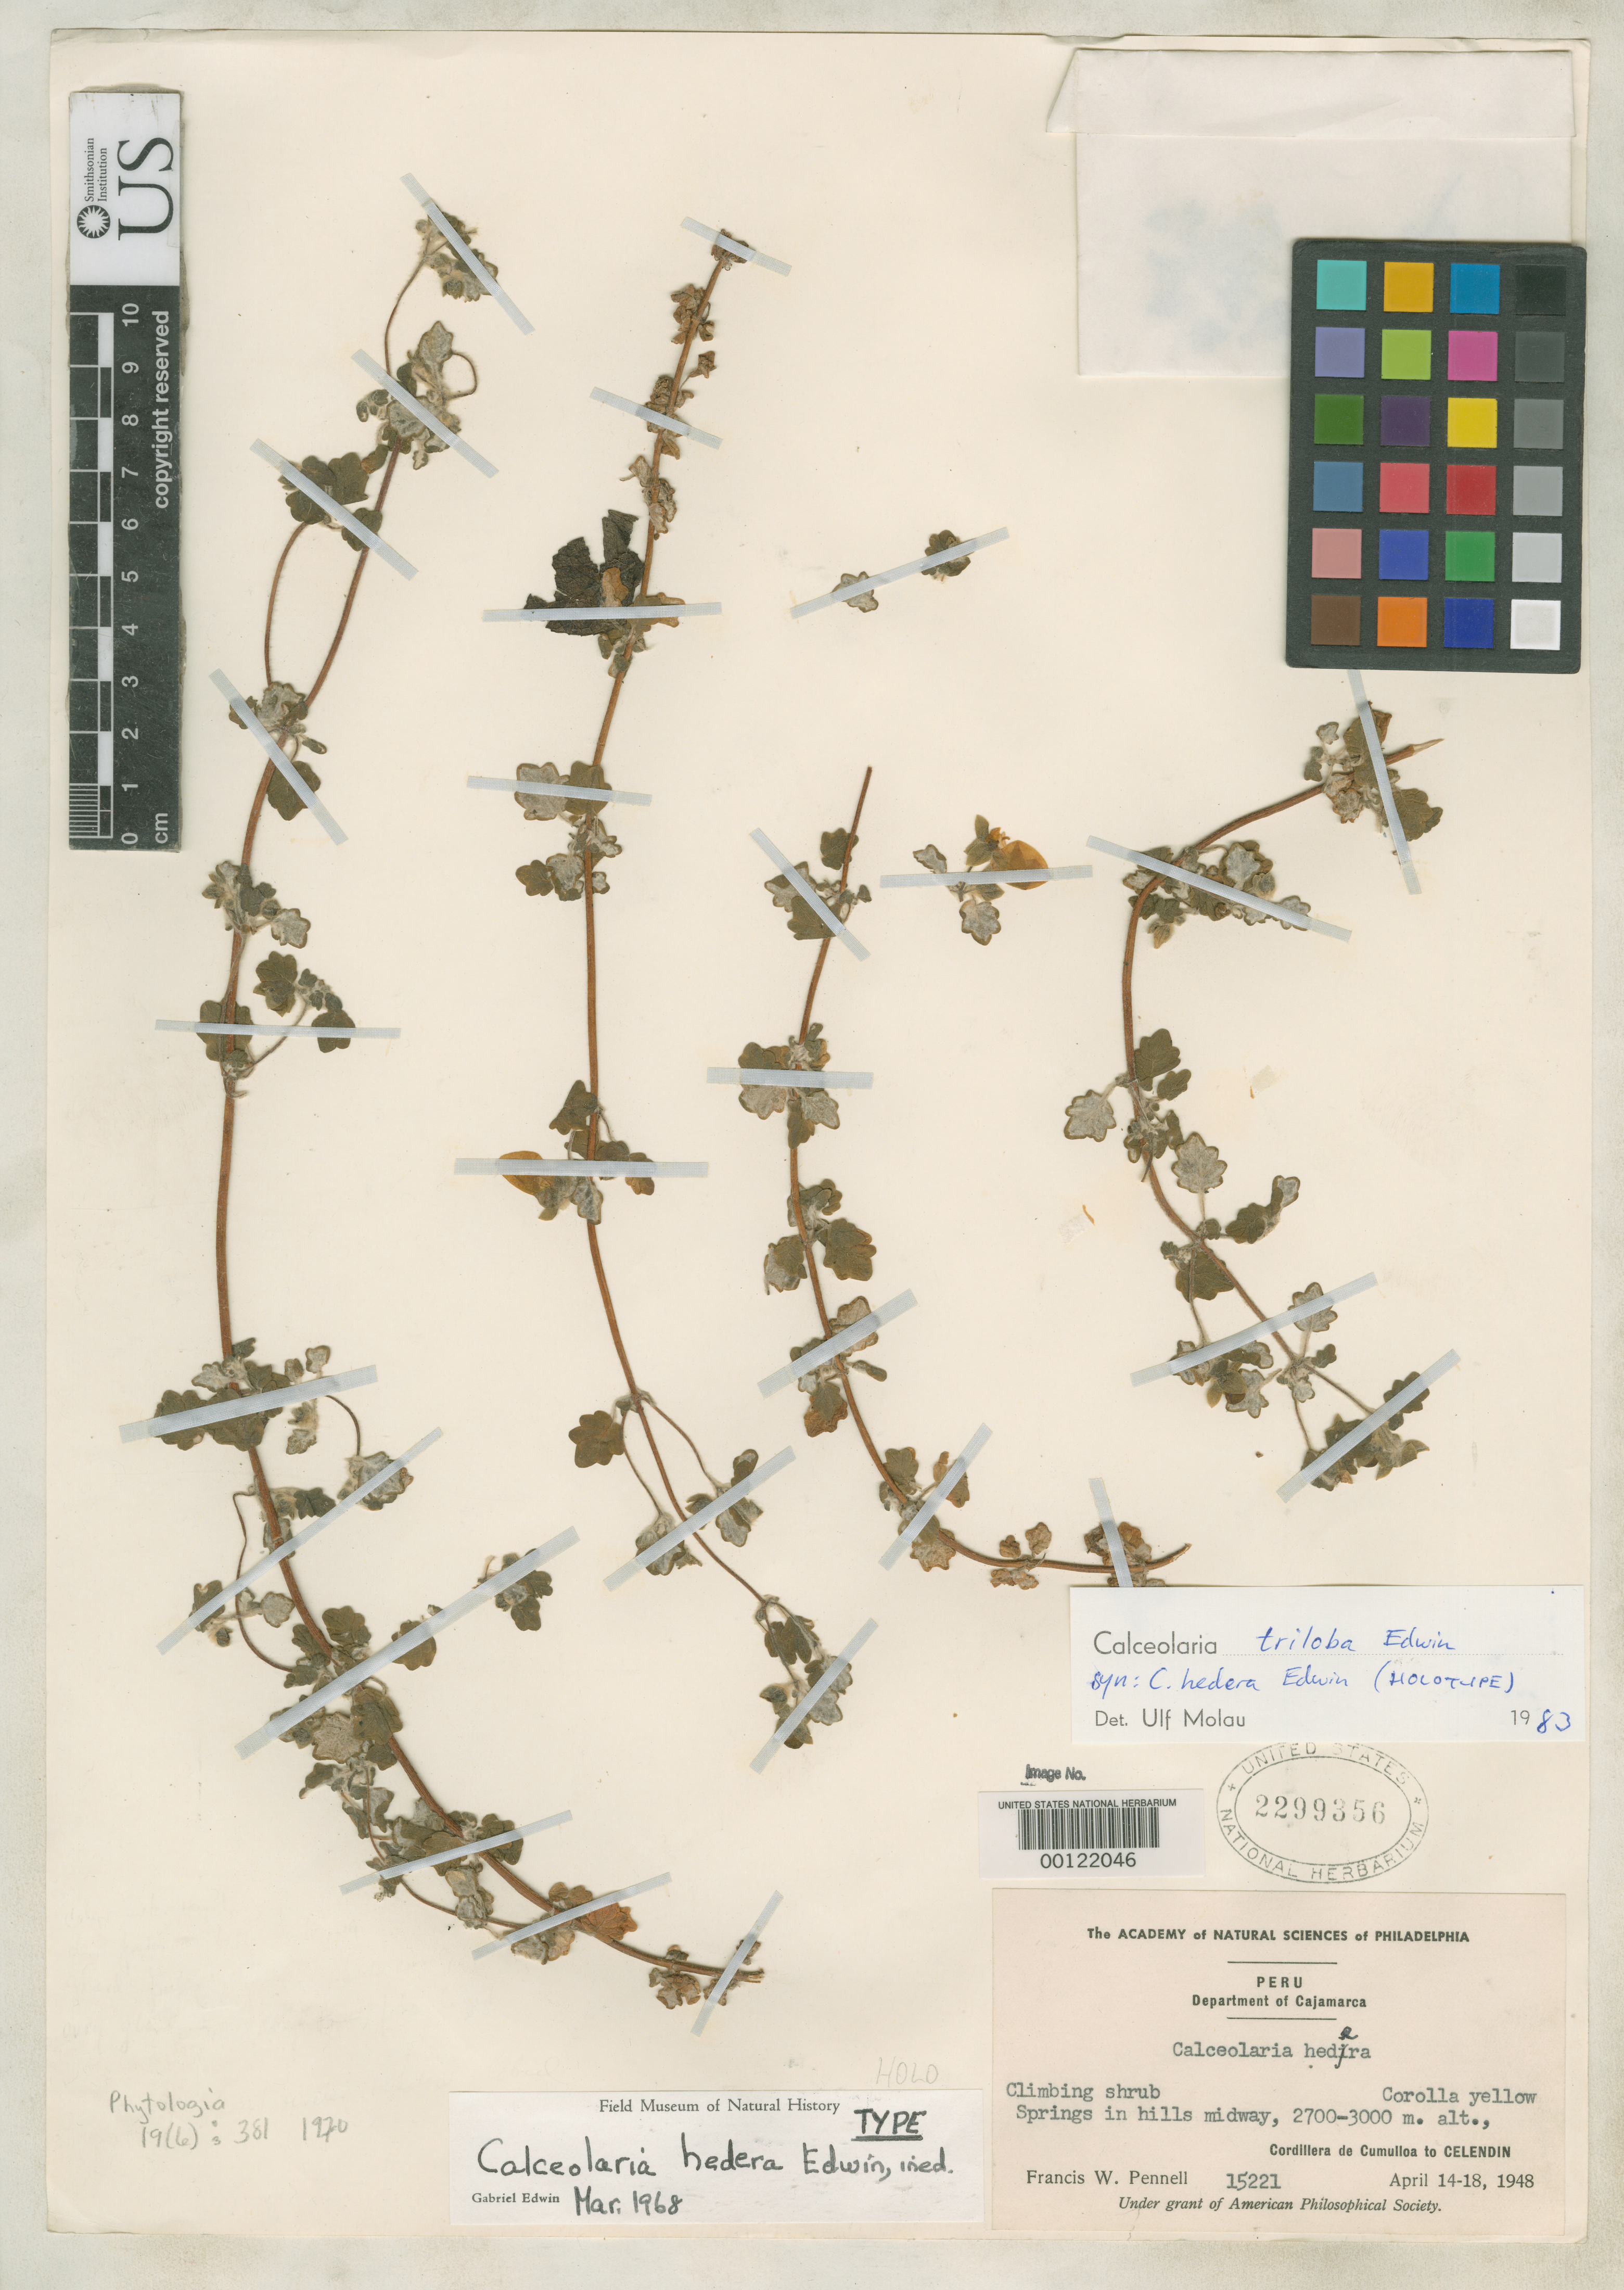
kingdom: Plantae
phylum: Tracheophyta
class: Magnoliopsida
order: Lamiales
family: Calceolariaceae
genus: Calceolaria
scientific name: Calceolaria hedera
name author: Edwin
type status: Holotype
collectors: F. W. Pennell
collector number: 15221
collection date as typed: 14 Apr 1948 to 18 Apr 1948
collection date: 1948-04-14/1948-04-18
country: Peru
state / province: Cajamarca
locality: Cordillera de Cumulloa to Celendín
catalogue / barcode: US 2299356